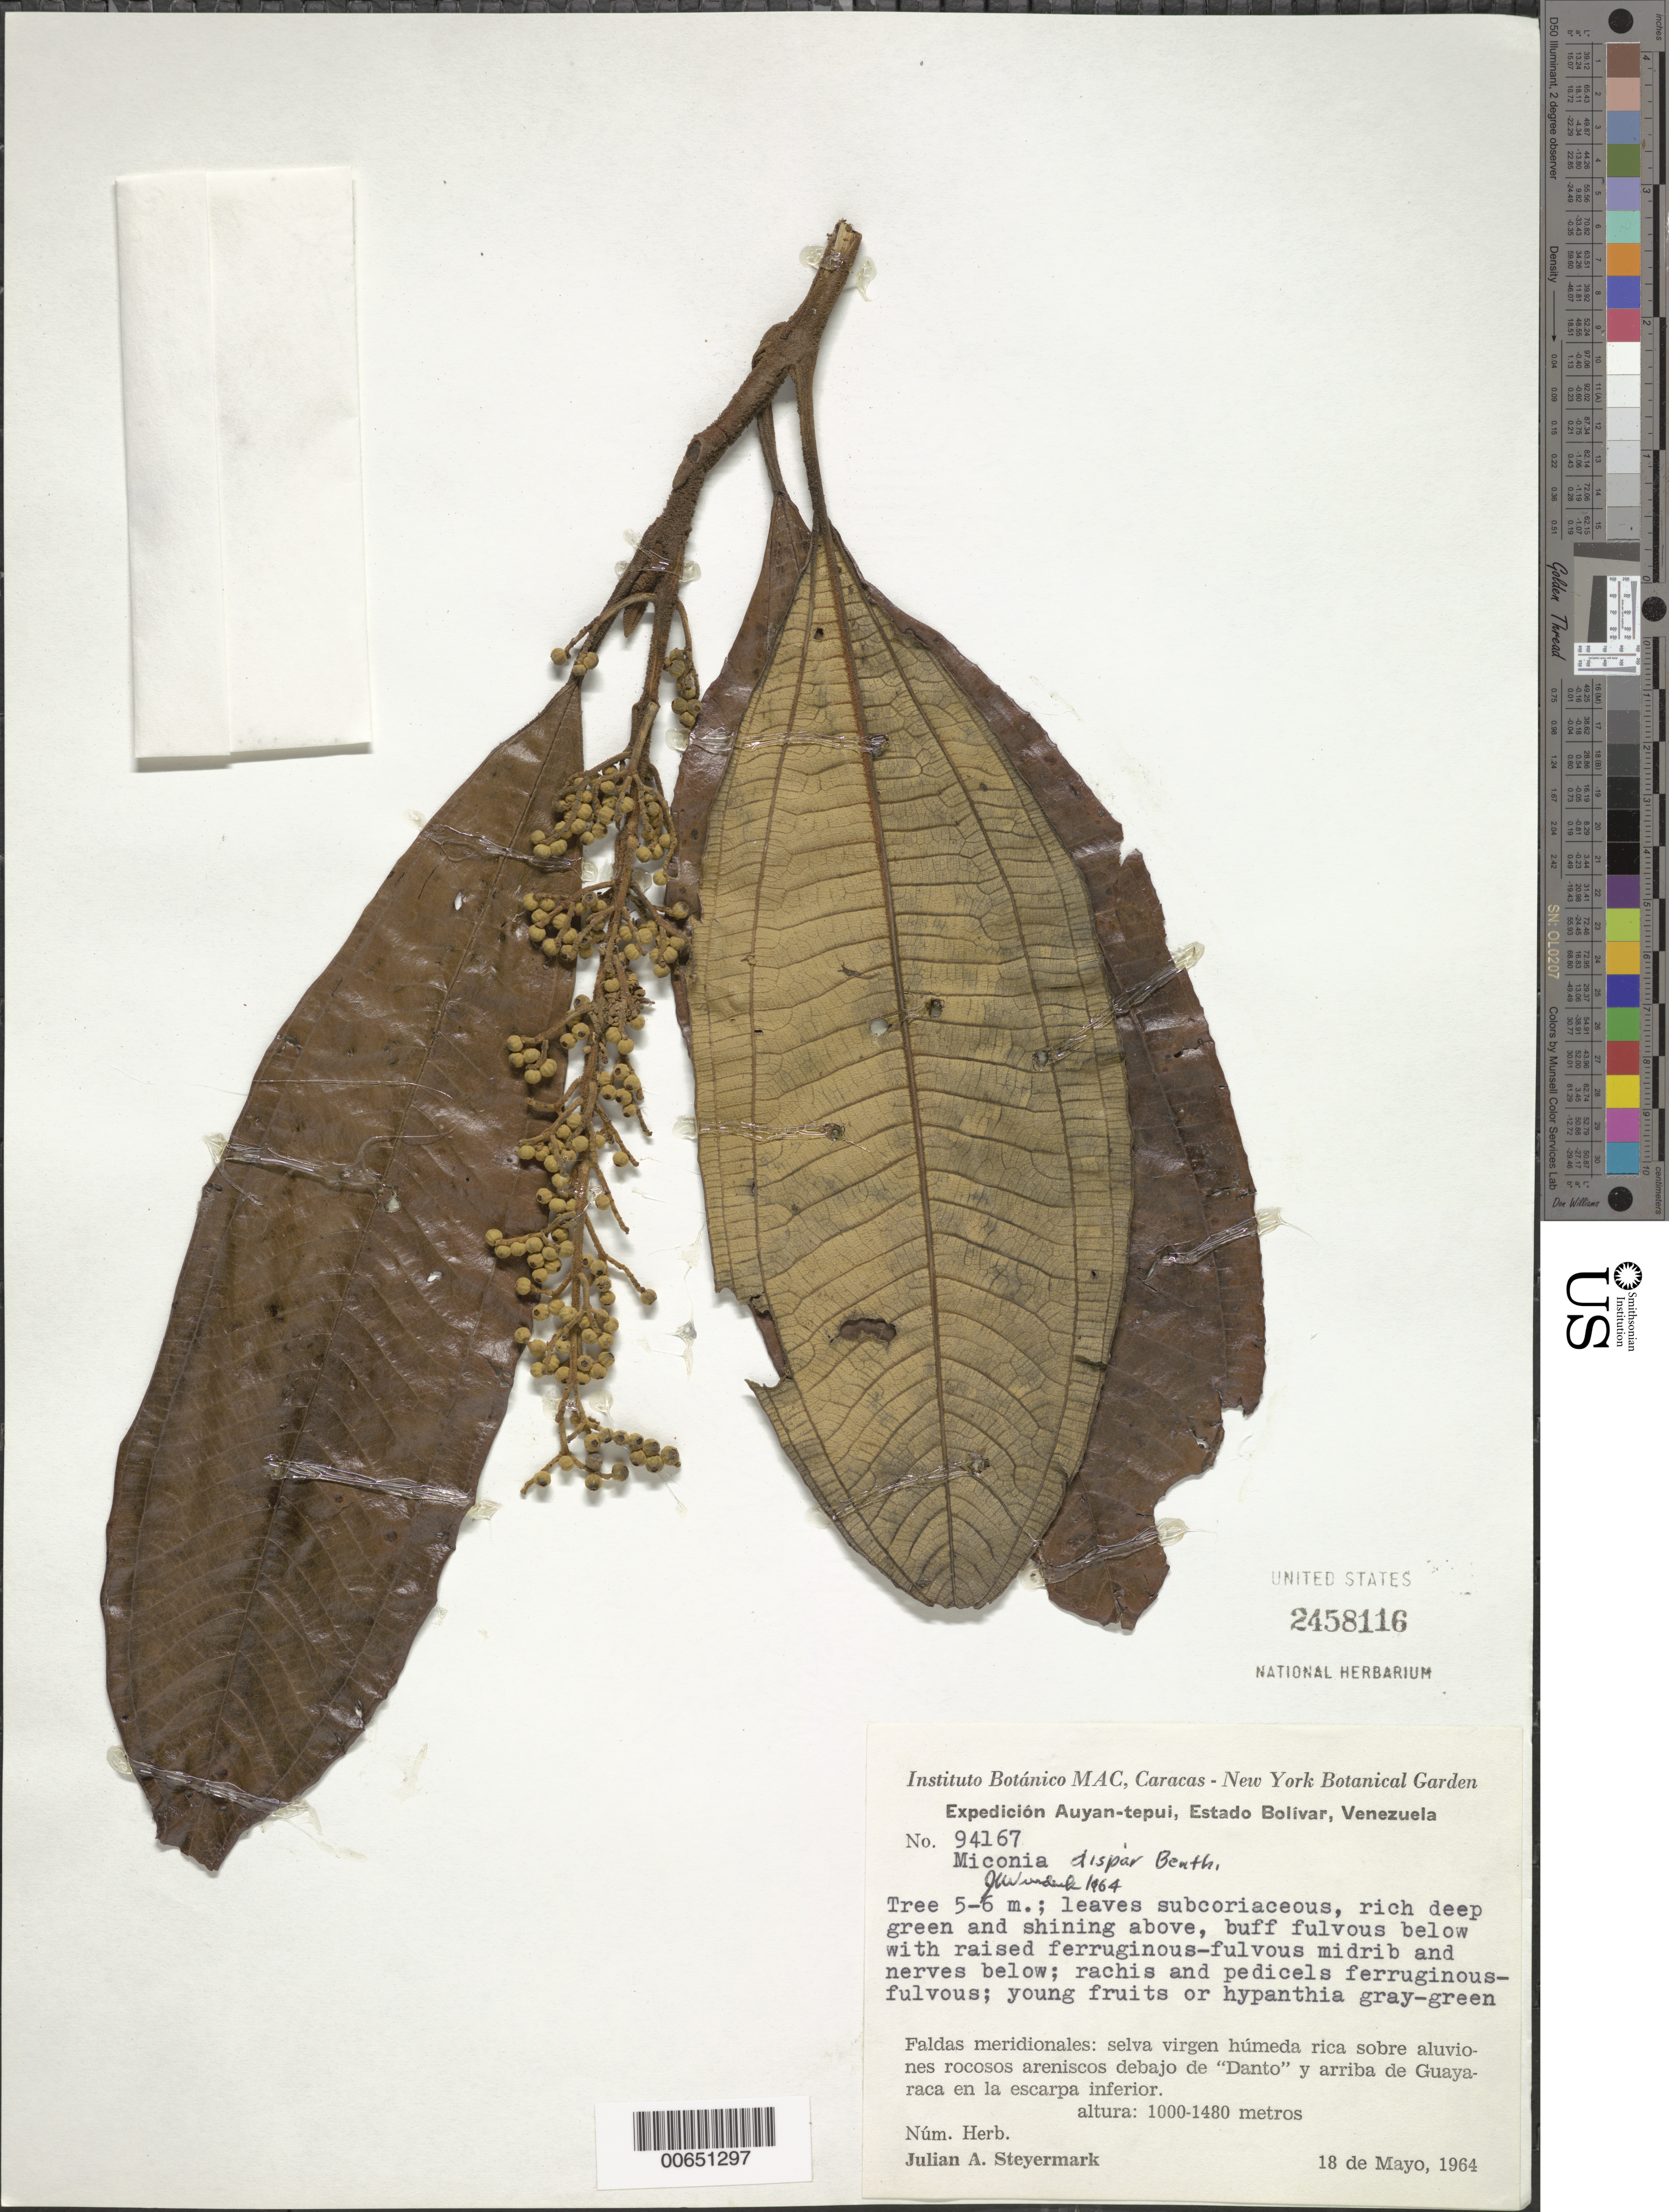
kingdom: Plantae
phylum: Tracheophyta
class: Magnoliopsida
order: Myrtales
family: Melastomataceae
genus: Miconia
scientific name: Miconia dispar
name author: Benth.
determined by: Wurdack, John J., (US), US (UNITED STATES)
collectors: J. Steyermark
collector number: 94167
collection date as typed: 18-May-64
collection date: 1964-05-18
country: Venezuela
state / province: Bolívar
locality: Auyan-tepuí, debajo de "Danto" y arriba Guayaraca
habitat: Selva virgen húmeda rica sobre aluviones rocosos areniscos; en la escarpa inferior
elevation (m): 1000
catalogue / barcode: US 2458116